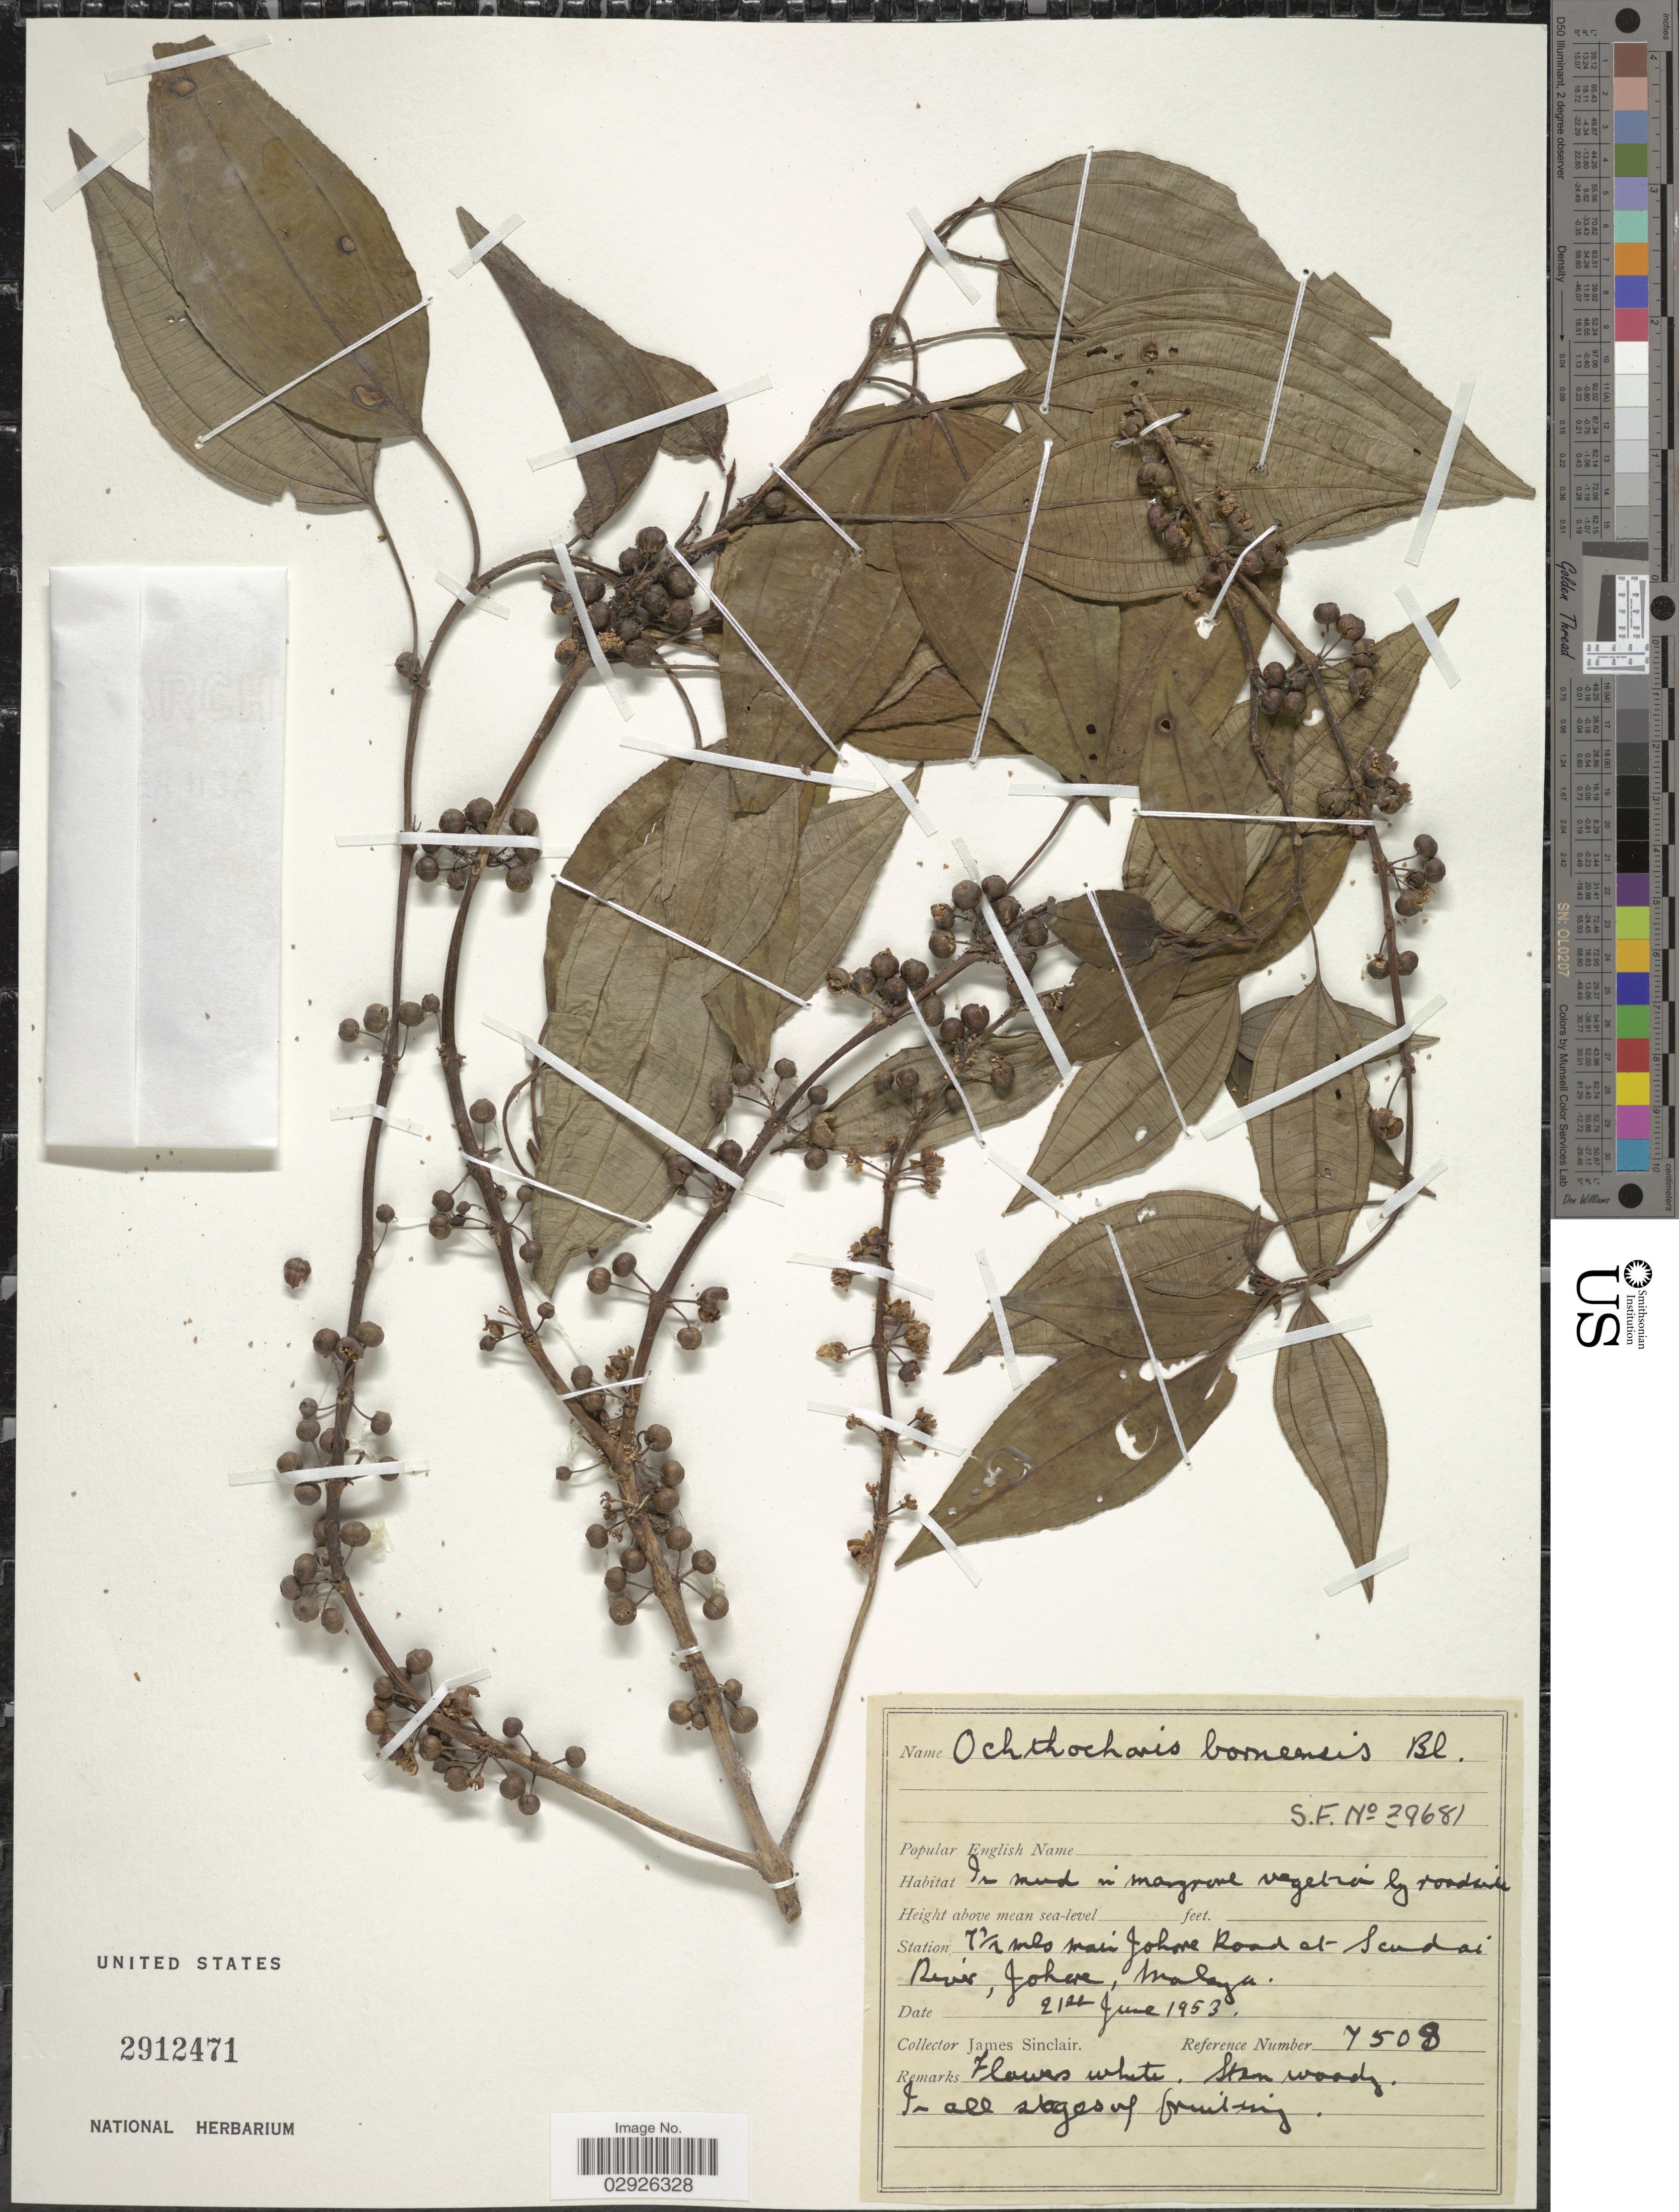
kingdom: Plantae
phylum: Tracheophyta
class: Magnoliopsida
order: Myrtales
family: Melastomataceae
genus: Ochthocharis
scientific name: Ochthocharis bornensis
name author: Blume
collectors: J. Sinclair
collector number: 7508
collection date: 1953-06-21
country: Malaysia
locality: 7½ mls main Johore Road at Scudai River, Johore, Malaya.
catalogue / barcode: US 2912471